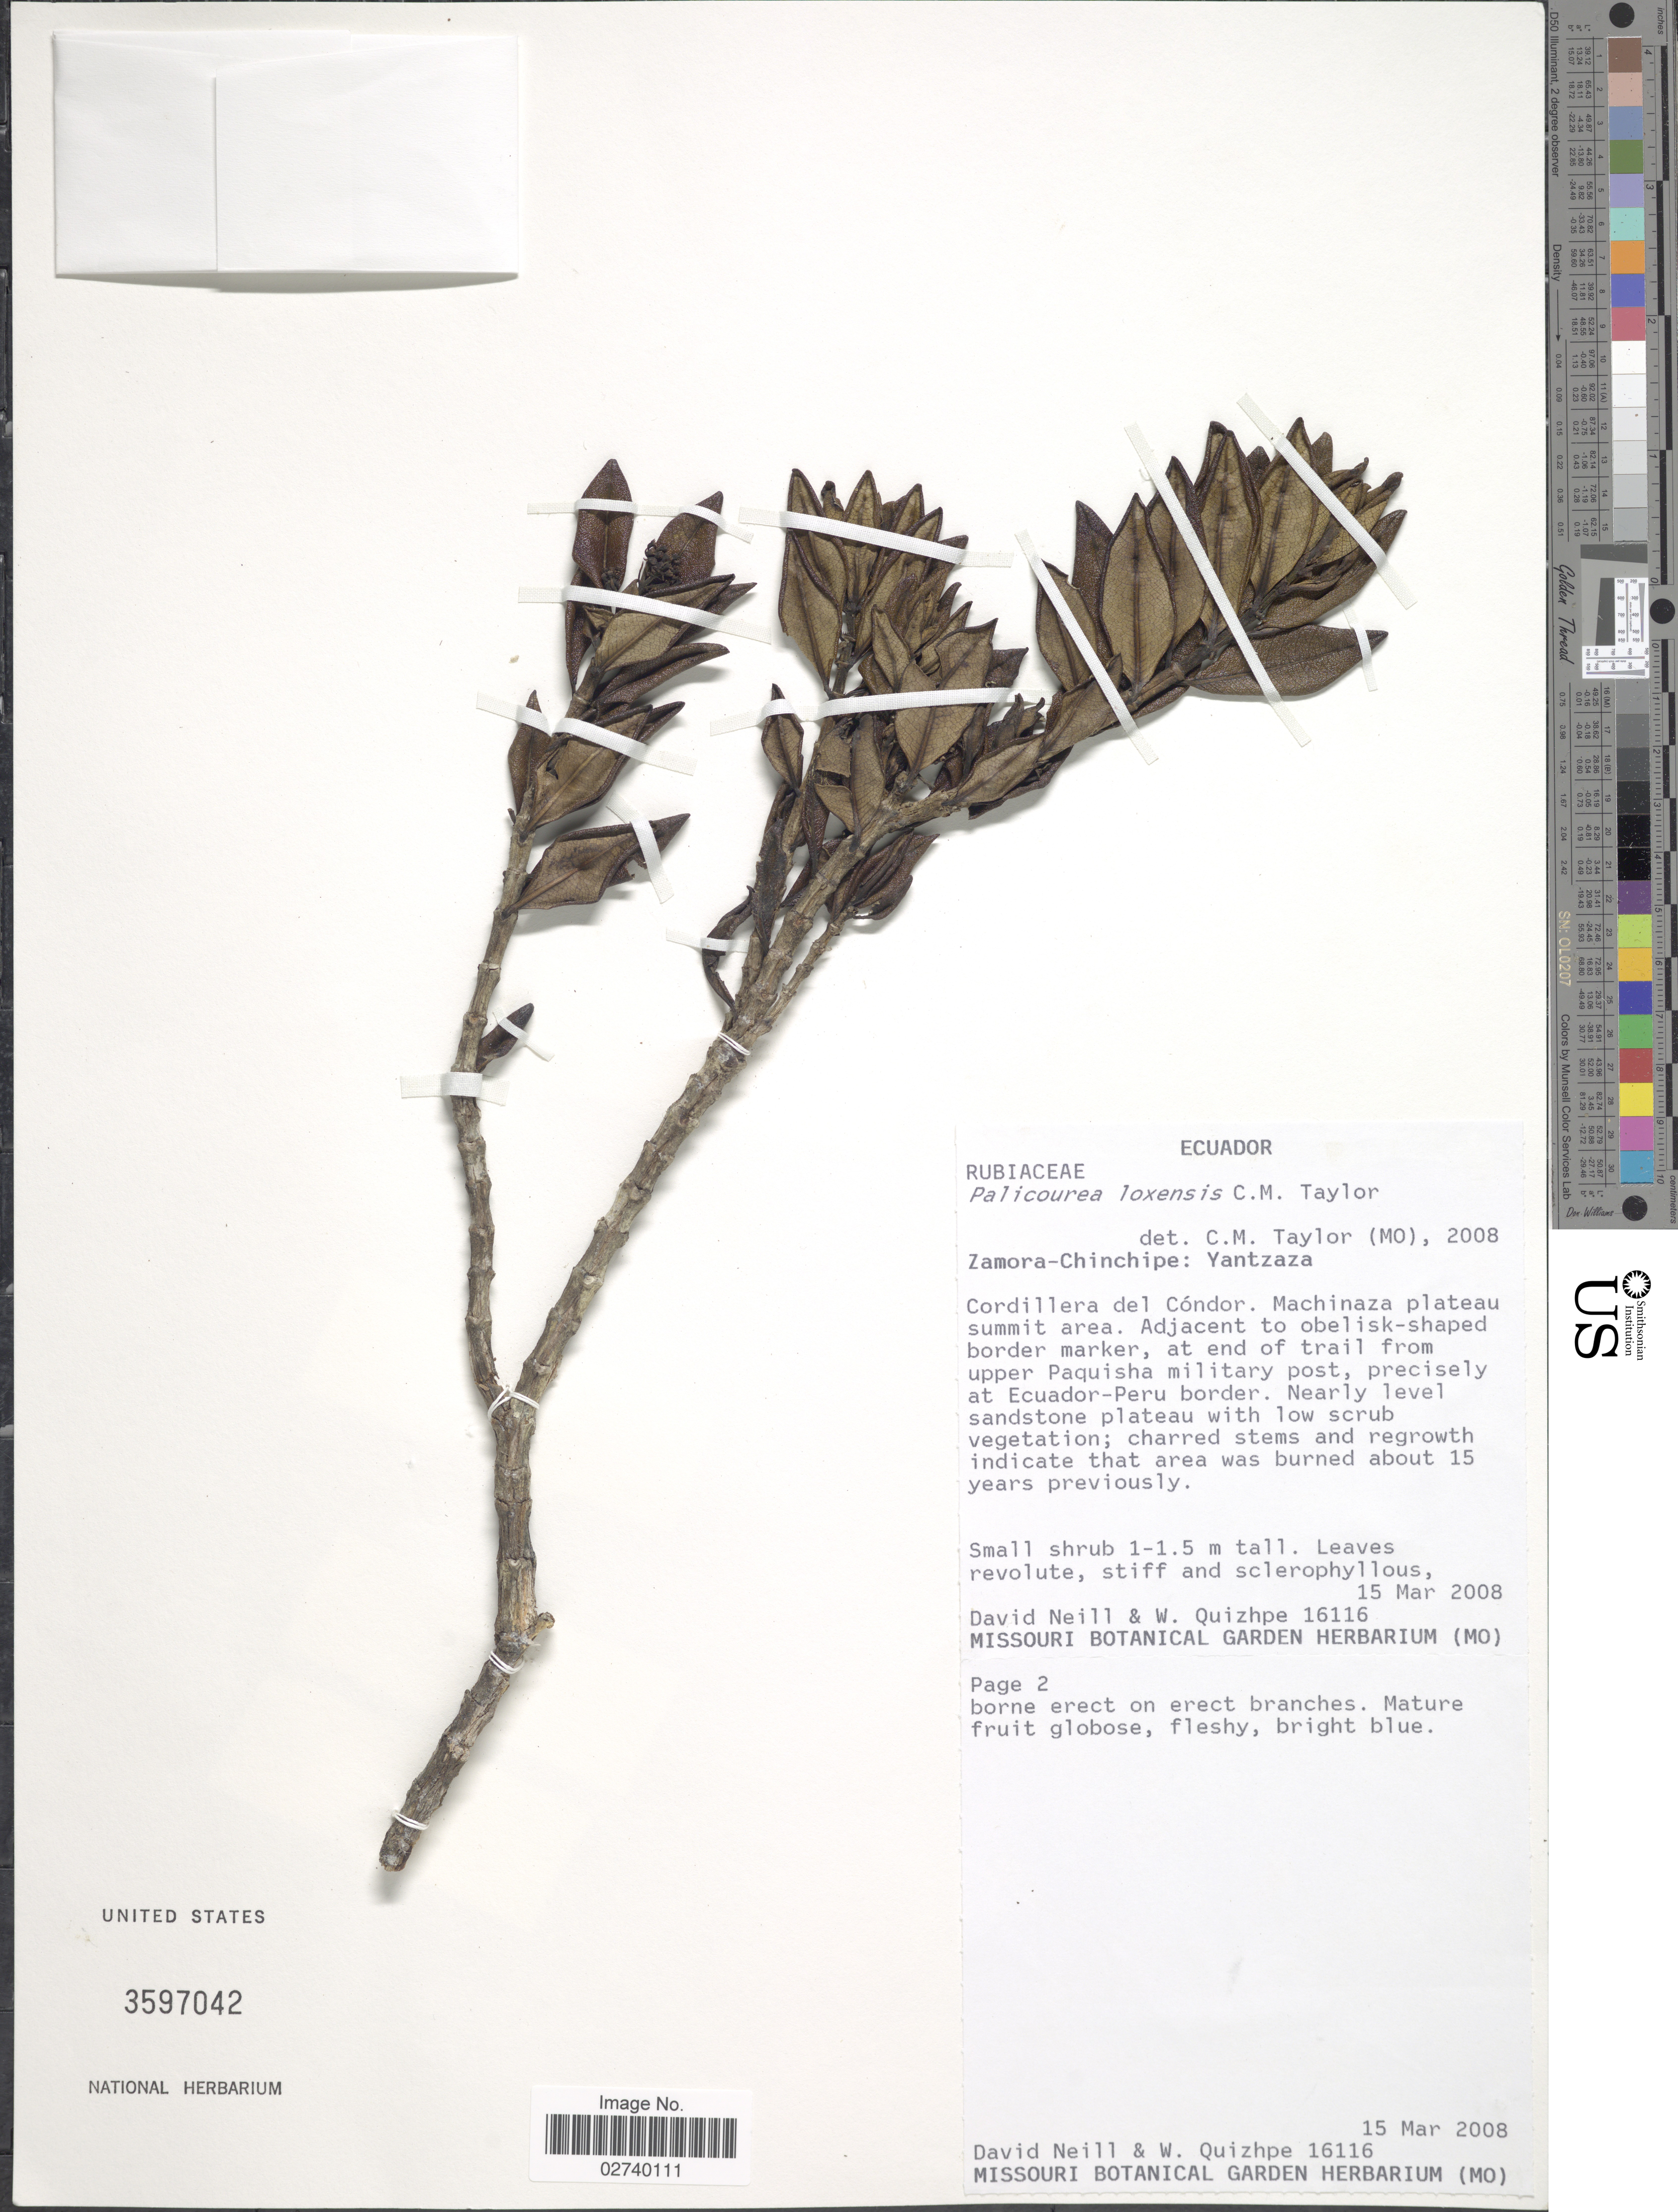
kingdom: Plantae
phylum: Tracheophyta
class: Magnoliopsida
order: Gentianales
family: Rubiaceae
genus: Palicourea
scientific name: Palicourea loxensis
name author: C.M. Taylor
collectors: D. Neill & W. Quizhpe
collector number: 16116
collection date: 2008-03-15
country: Ecuador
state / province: Zamora-Chinchipe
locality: Yantzaza, Cordillera del Condor, Machinaza plateau summit area, at end of trail from upper Paquisha military post, precisely at Ecuador-Peru border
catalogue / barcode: US 3597042